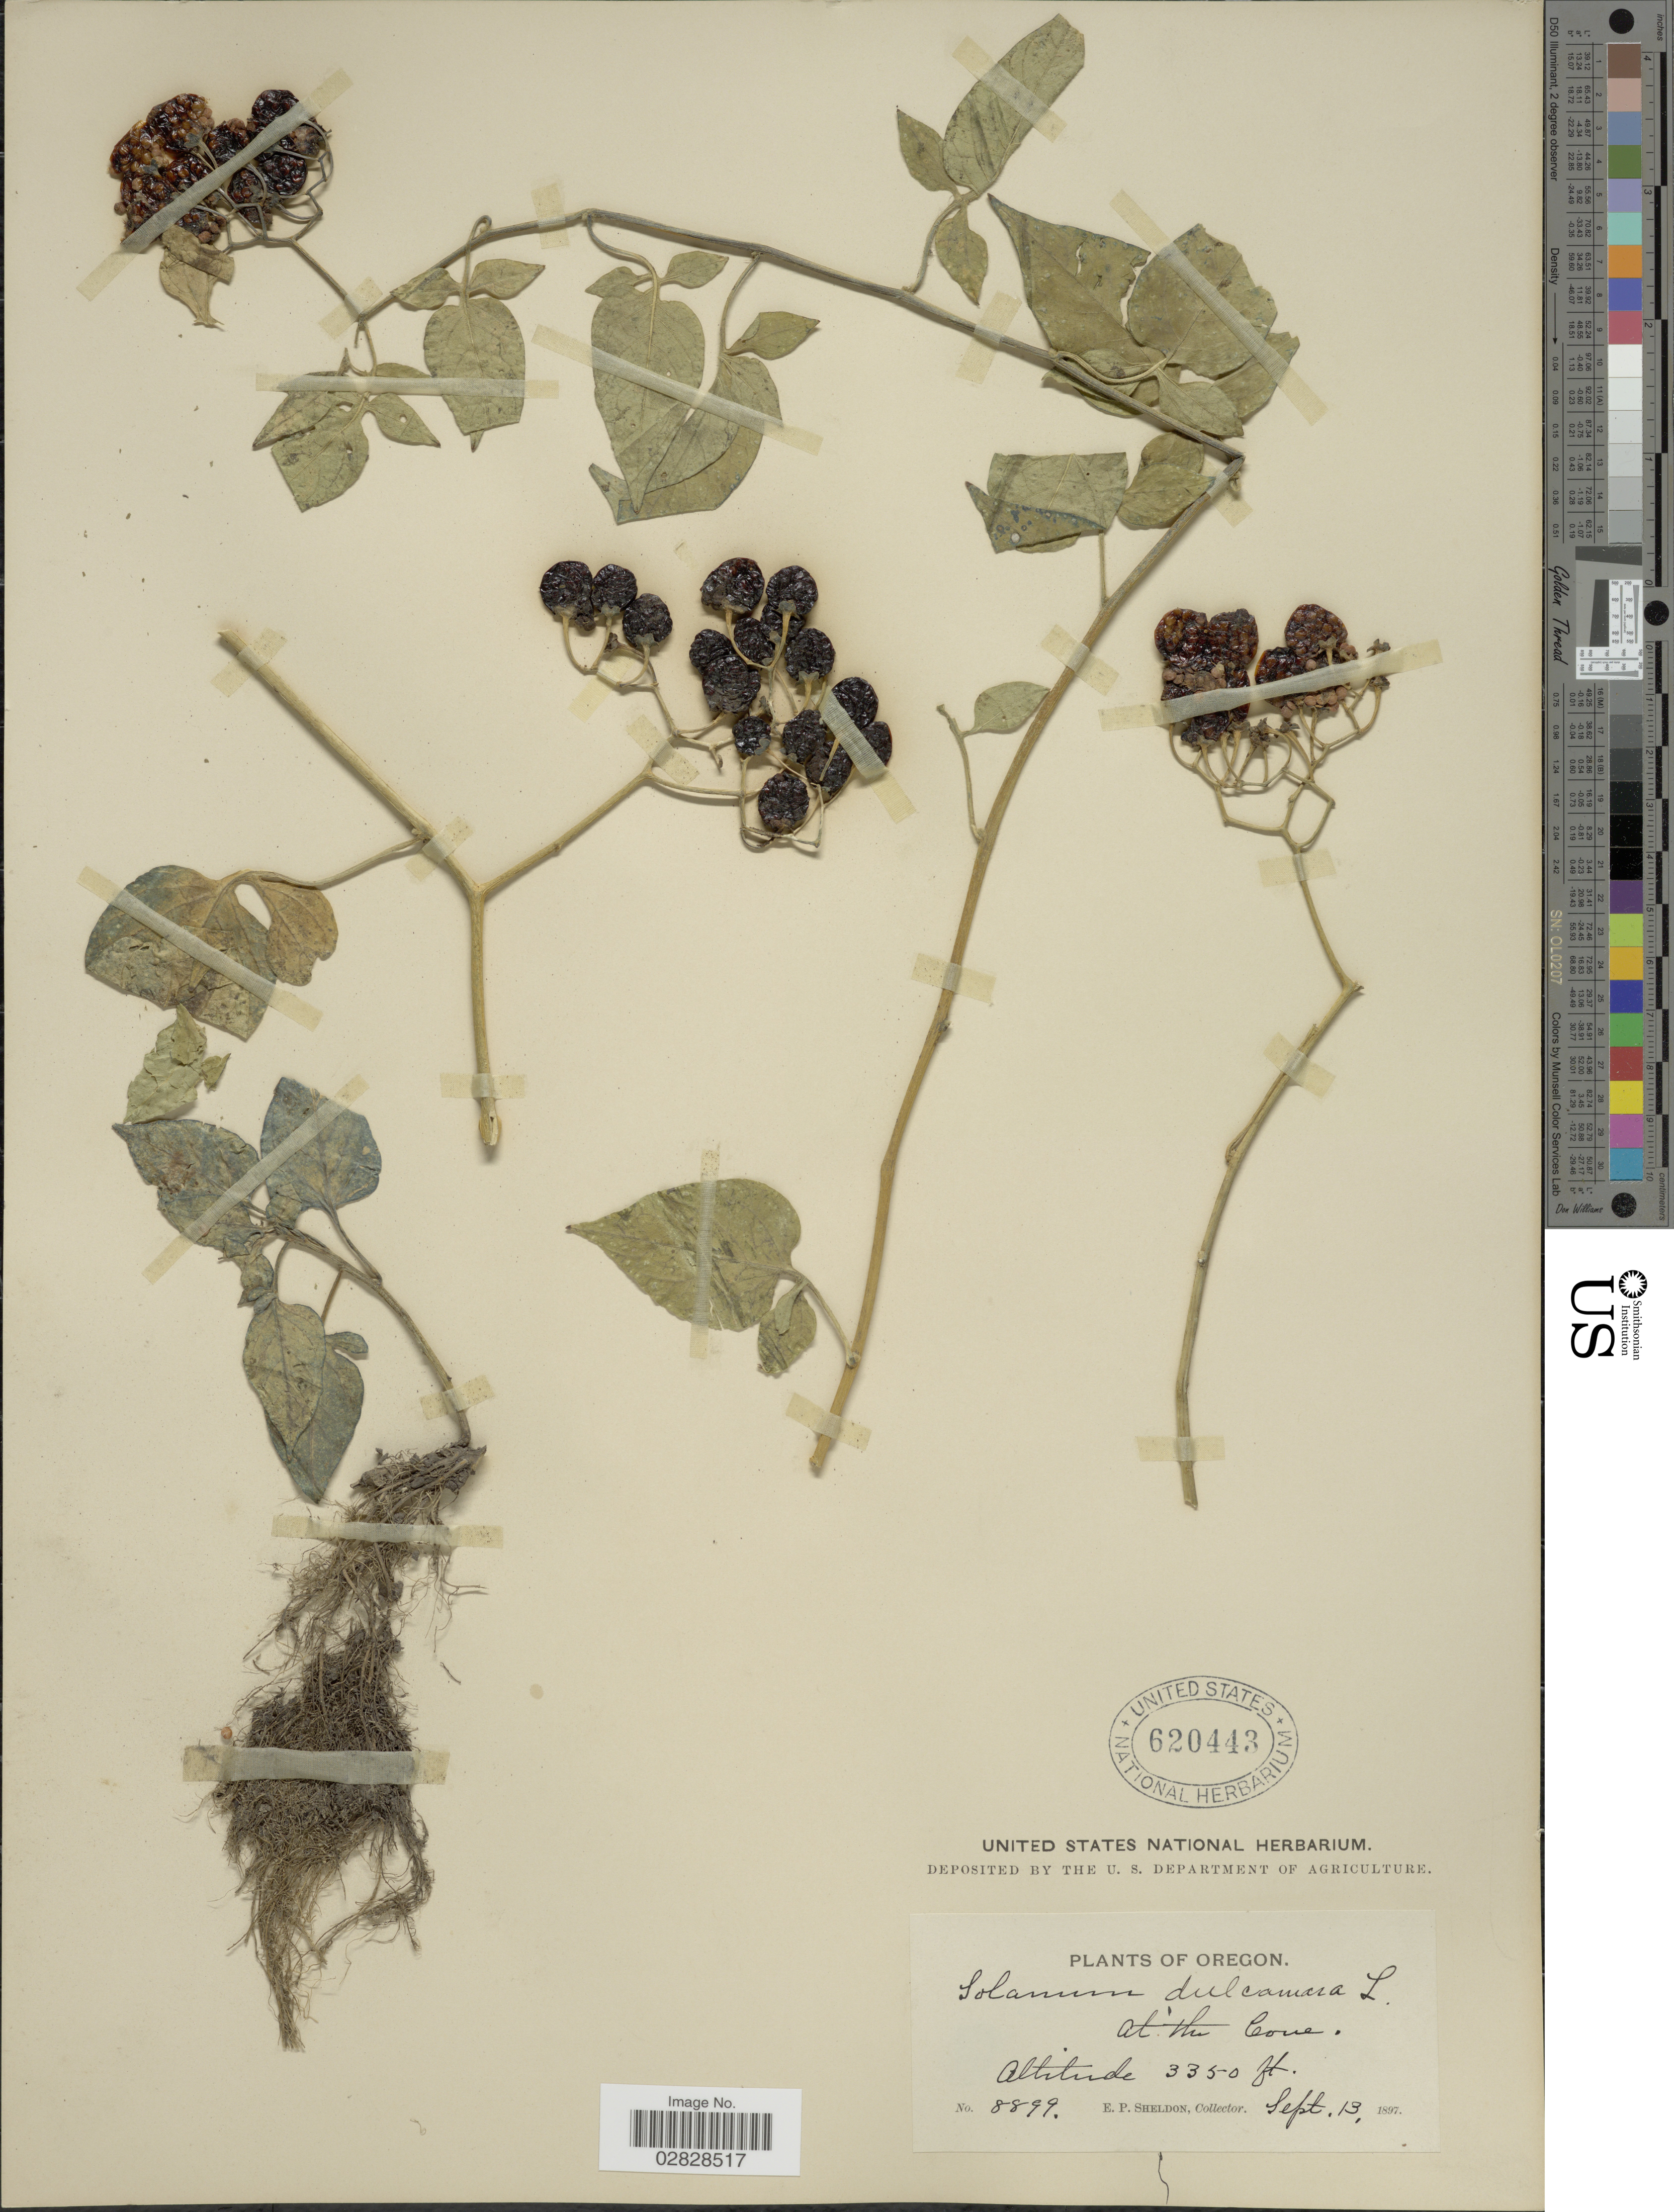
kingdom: Plantae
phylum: Tracheophyta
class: Magnoliopsida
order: Solanales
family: Solanaceae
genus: Solanum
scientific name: Solanum dulcamara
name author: L.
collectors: E. P. Sheldon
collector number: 8899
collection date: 1897-09-13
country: United States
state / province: Oregon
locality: At the Cone.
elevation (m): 1021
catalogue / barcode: US 620443